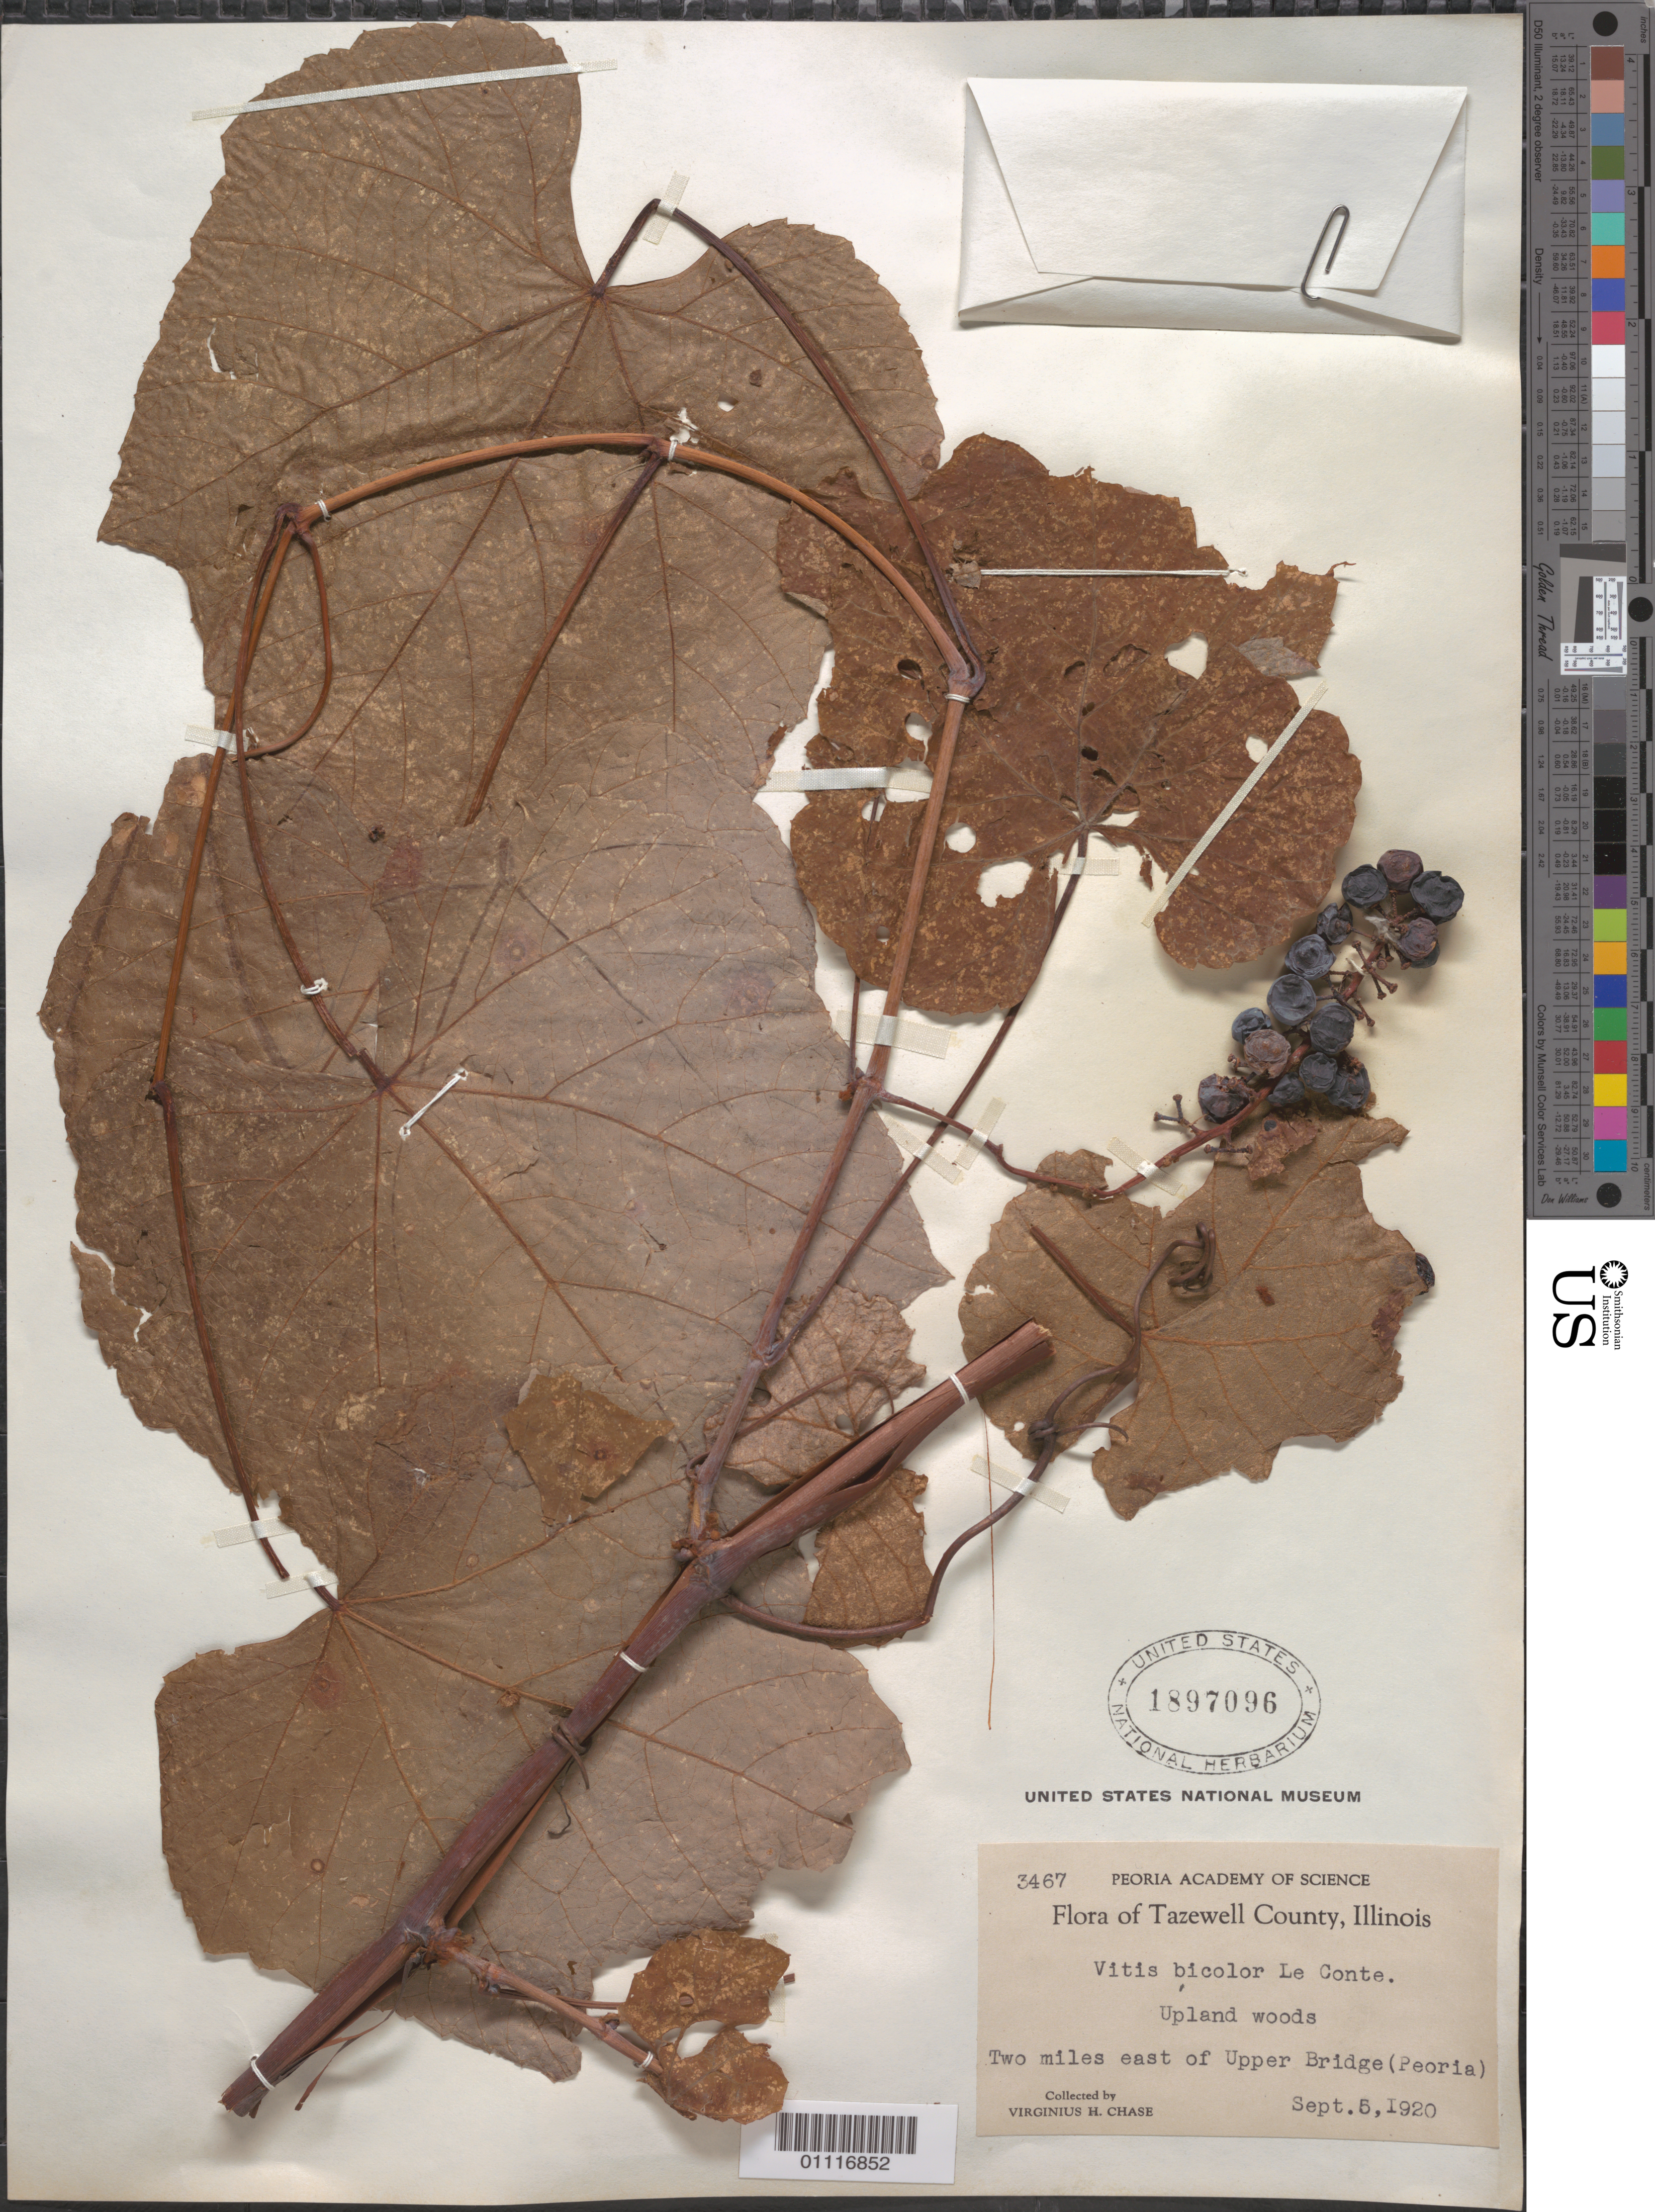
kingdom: Plantae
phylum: Tracheophyta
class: Magnoliopsida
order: Vitales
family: Vitaceae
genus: Vitis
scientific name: Vitis bicolor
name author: Leconte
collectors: V. H. Chase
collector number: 3467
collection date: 1920-09-05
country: United States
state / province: Illinois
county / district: Tazewell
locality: Upland woods, two miles east of Upper Bridge (Peoria)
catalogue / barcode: US 1897096